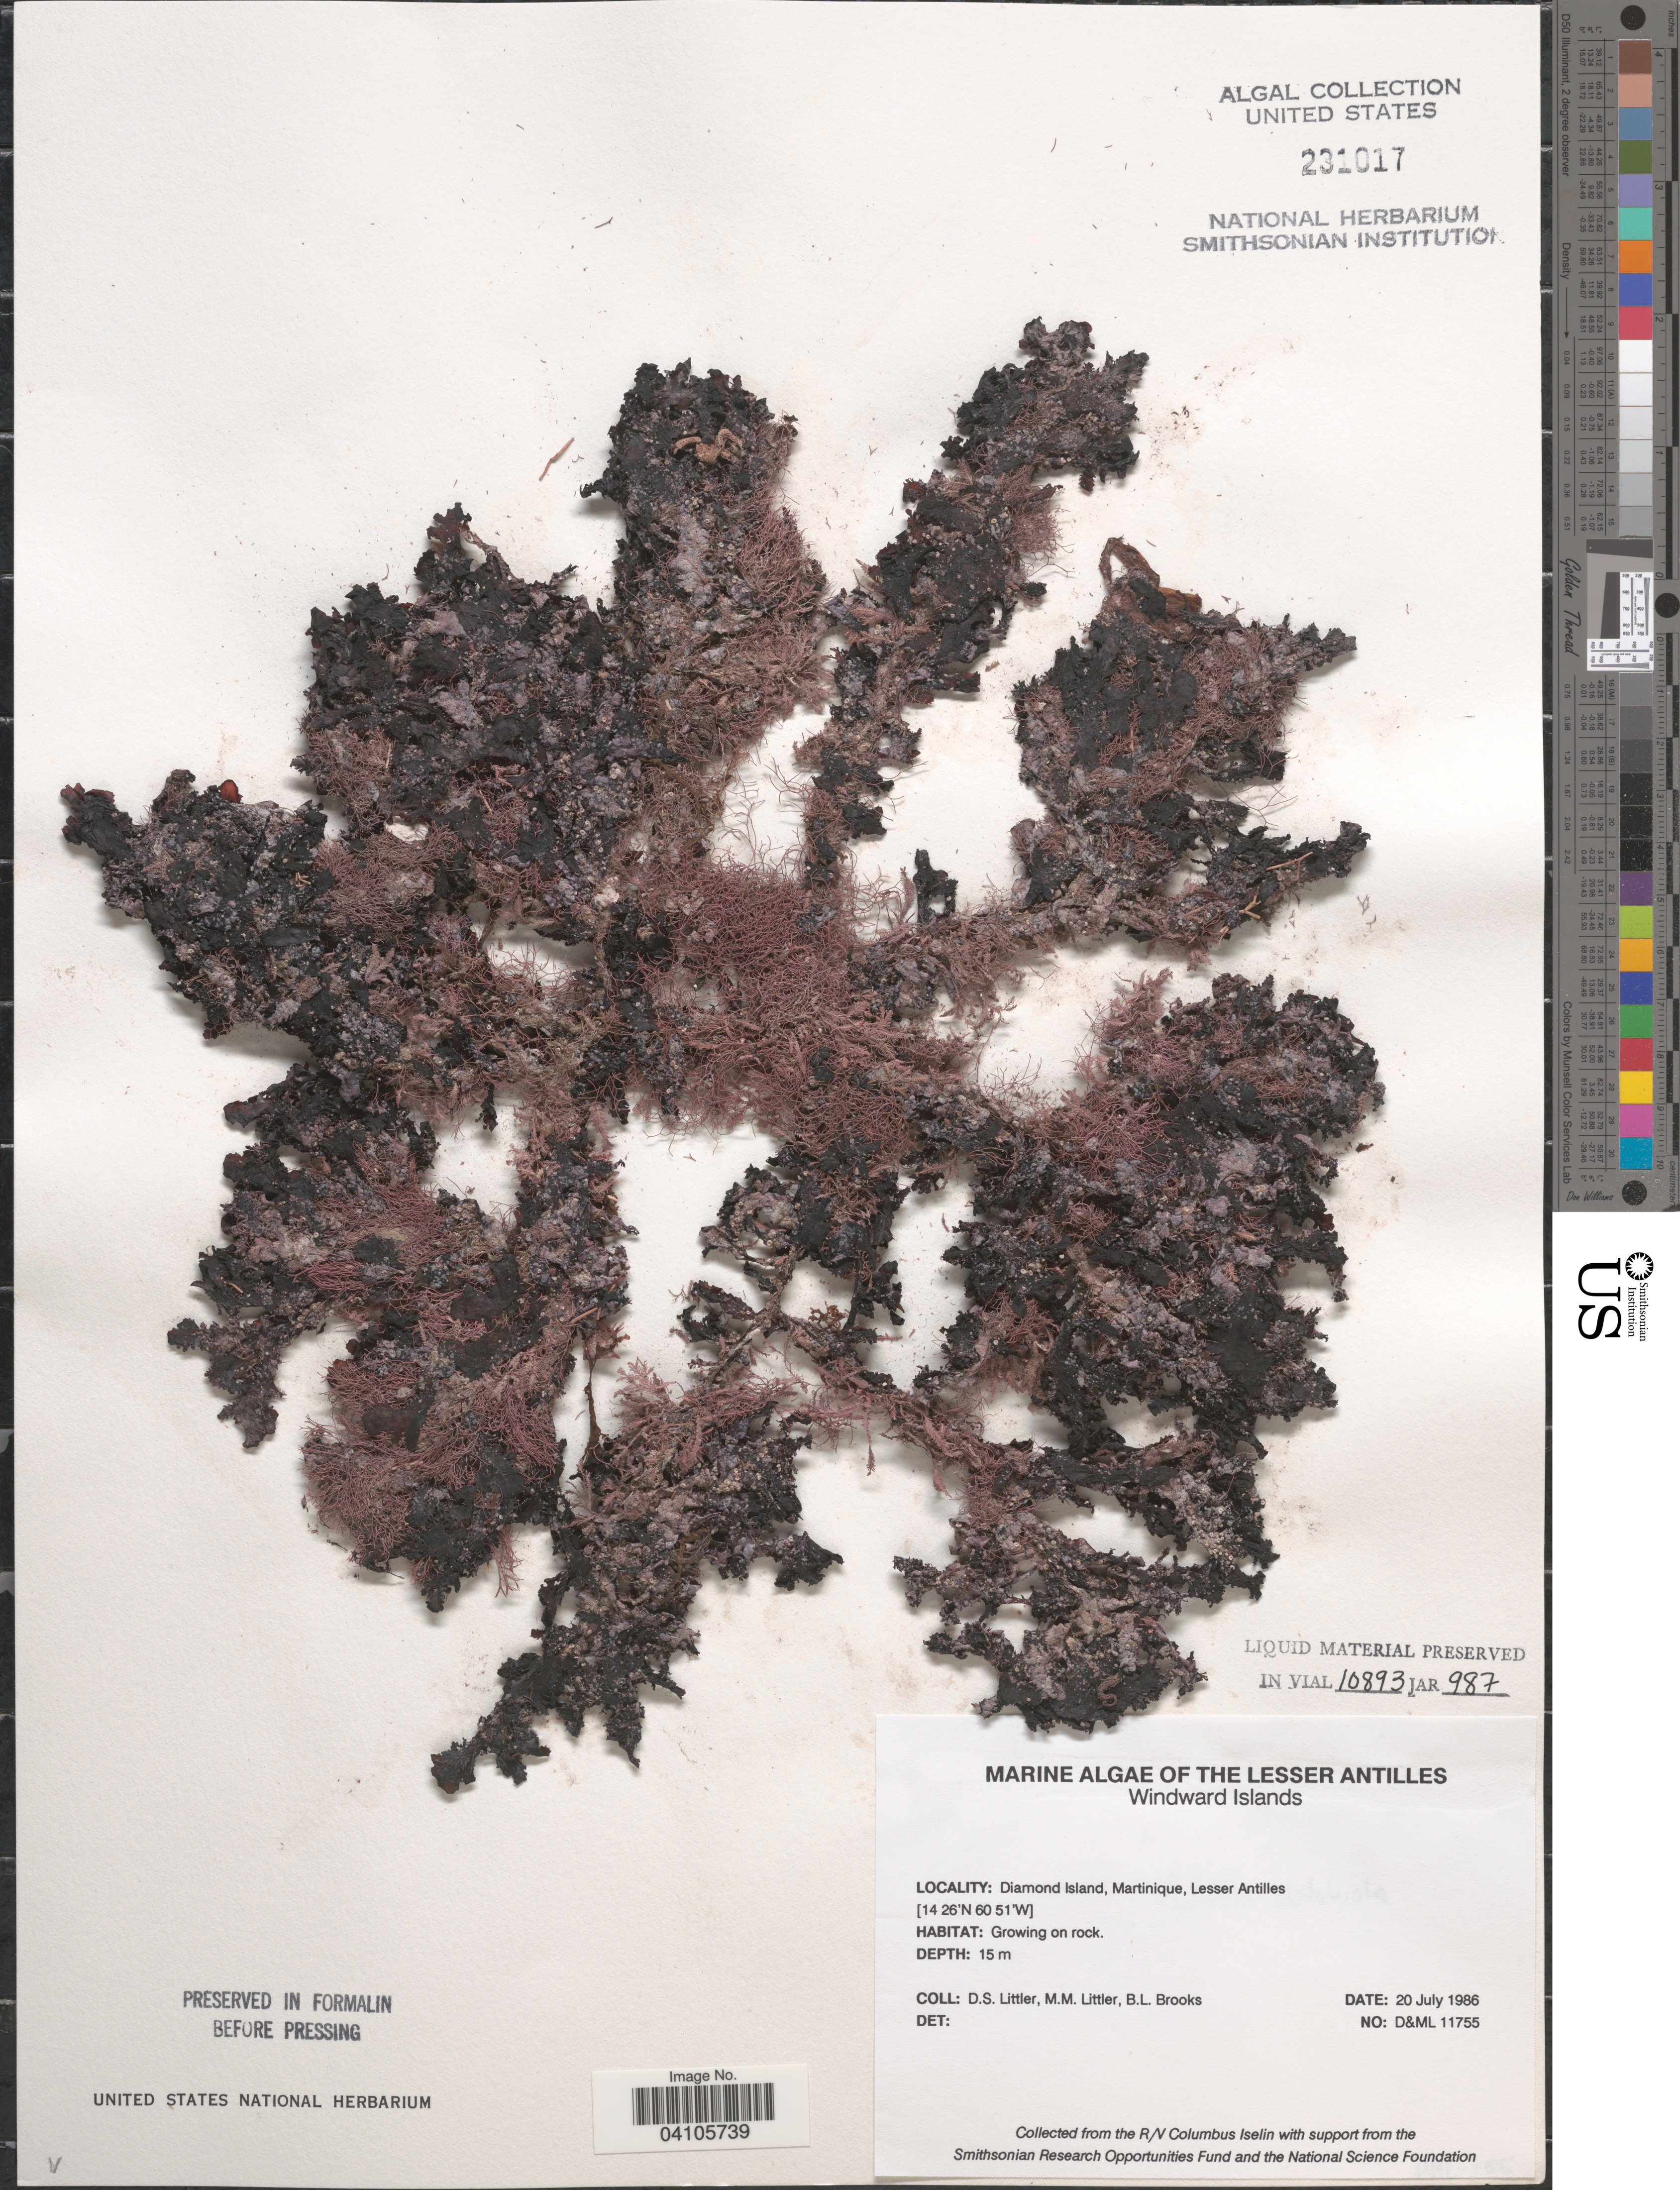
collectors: D. S. Littler & B. Brooks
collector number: D&ML11755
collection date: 1986-07-20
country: Martinique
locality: The Lesser Antilles. Windward Islands. Diamond Island, Lesser Antilles.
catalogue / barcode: US 231017